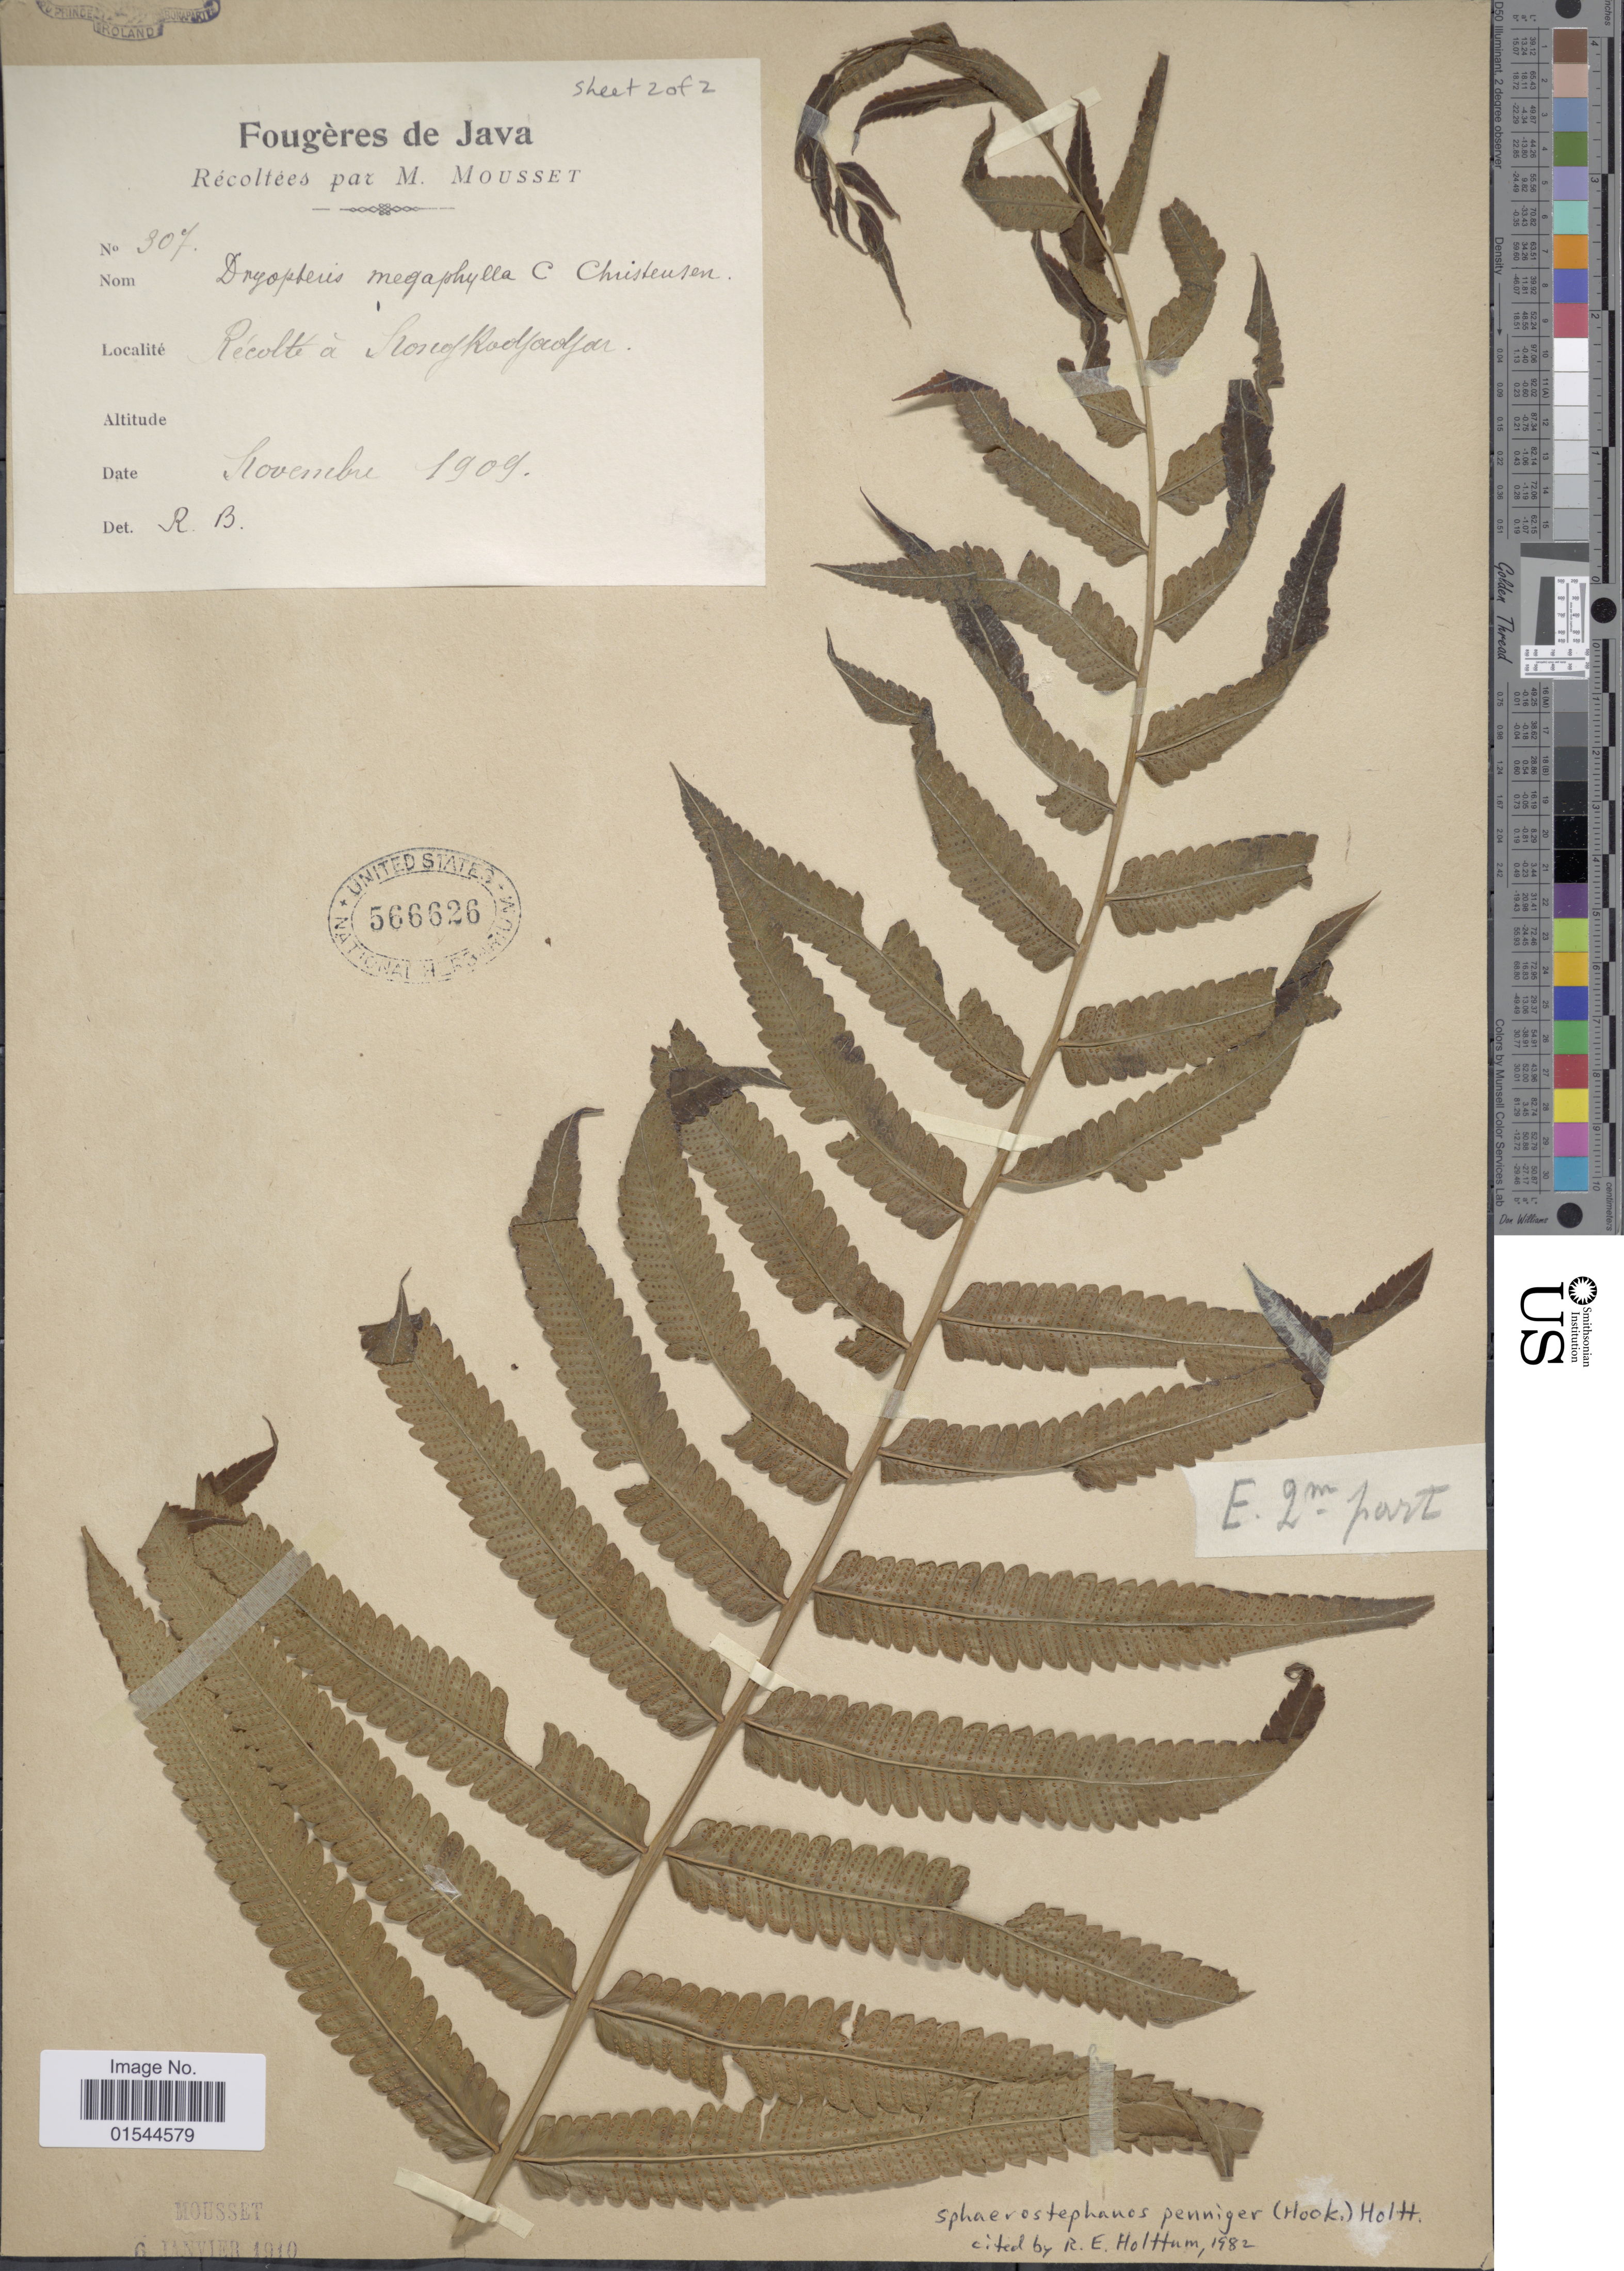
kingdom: Plantae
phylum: Tracheophyta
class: Polypodiopsida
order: Polypodiales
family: Thelypteridaceae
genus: Pneumatopteris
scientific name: Pneumatopteris pennigera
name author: (G. Forst.) Holttum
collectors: M. Mousset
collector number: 307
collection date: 1909-11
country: Indonesia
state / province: Java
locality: Recolte a NongRodjadjar [interpreted]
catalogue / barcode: US 566626